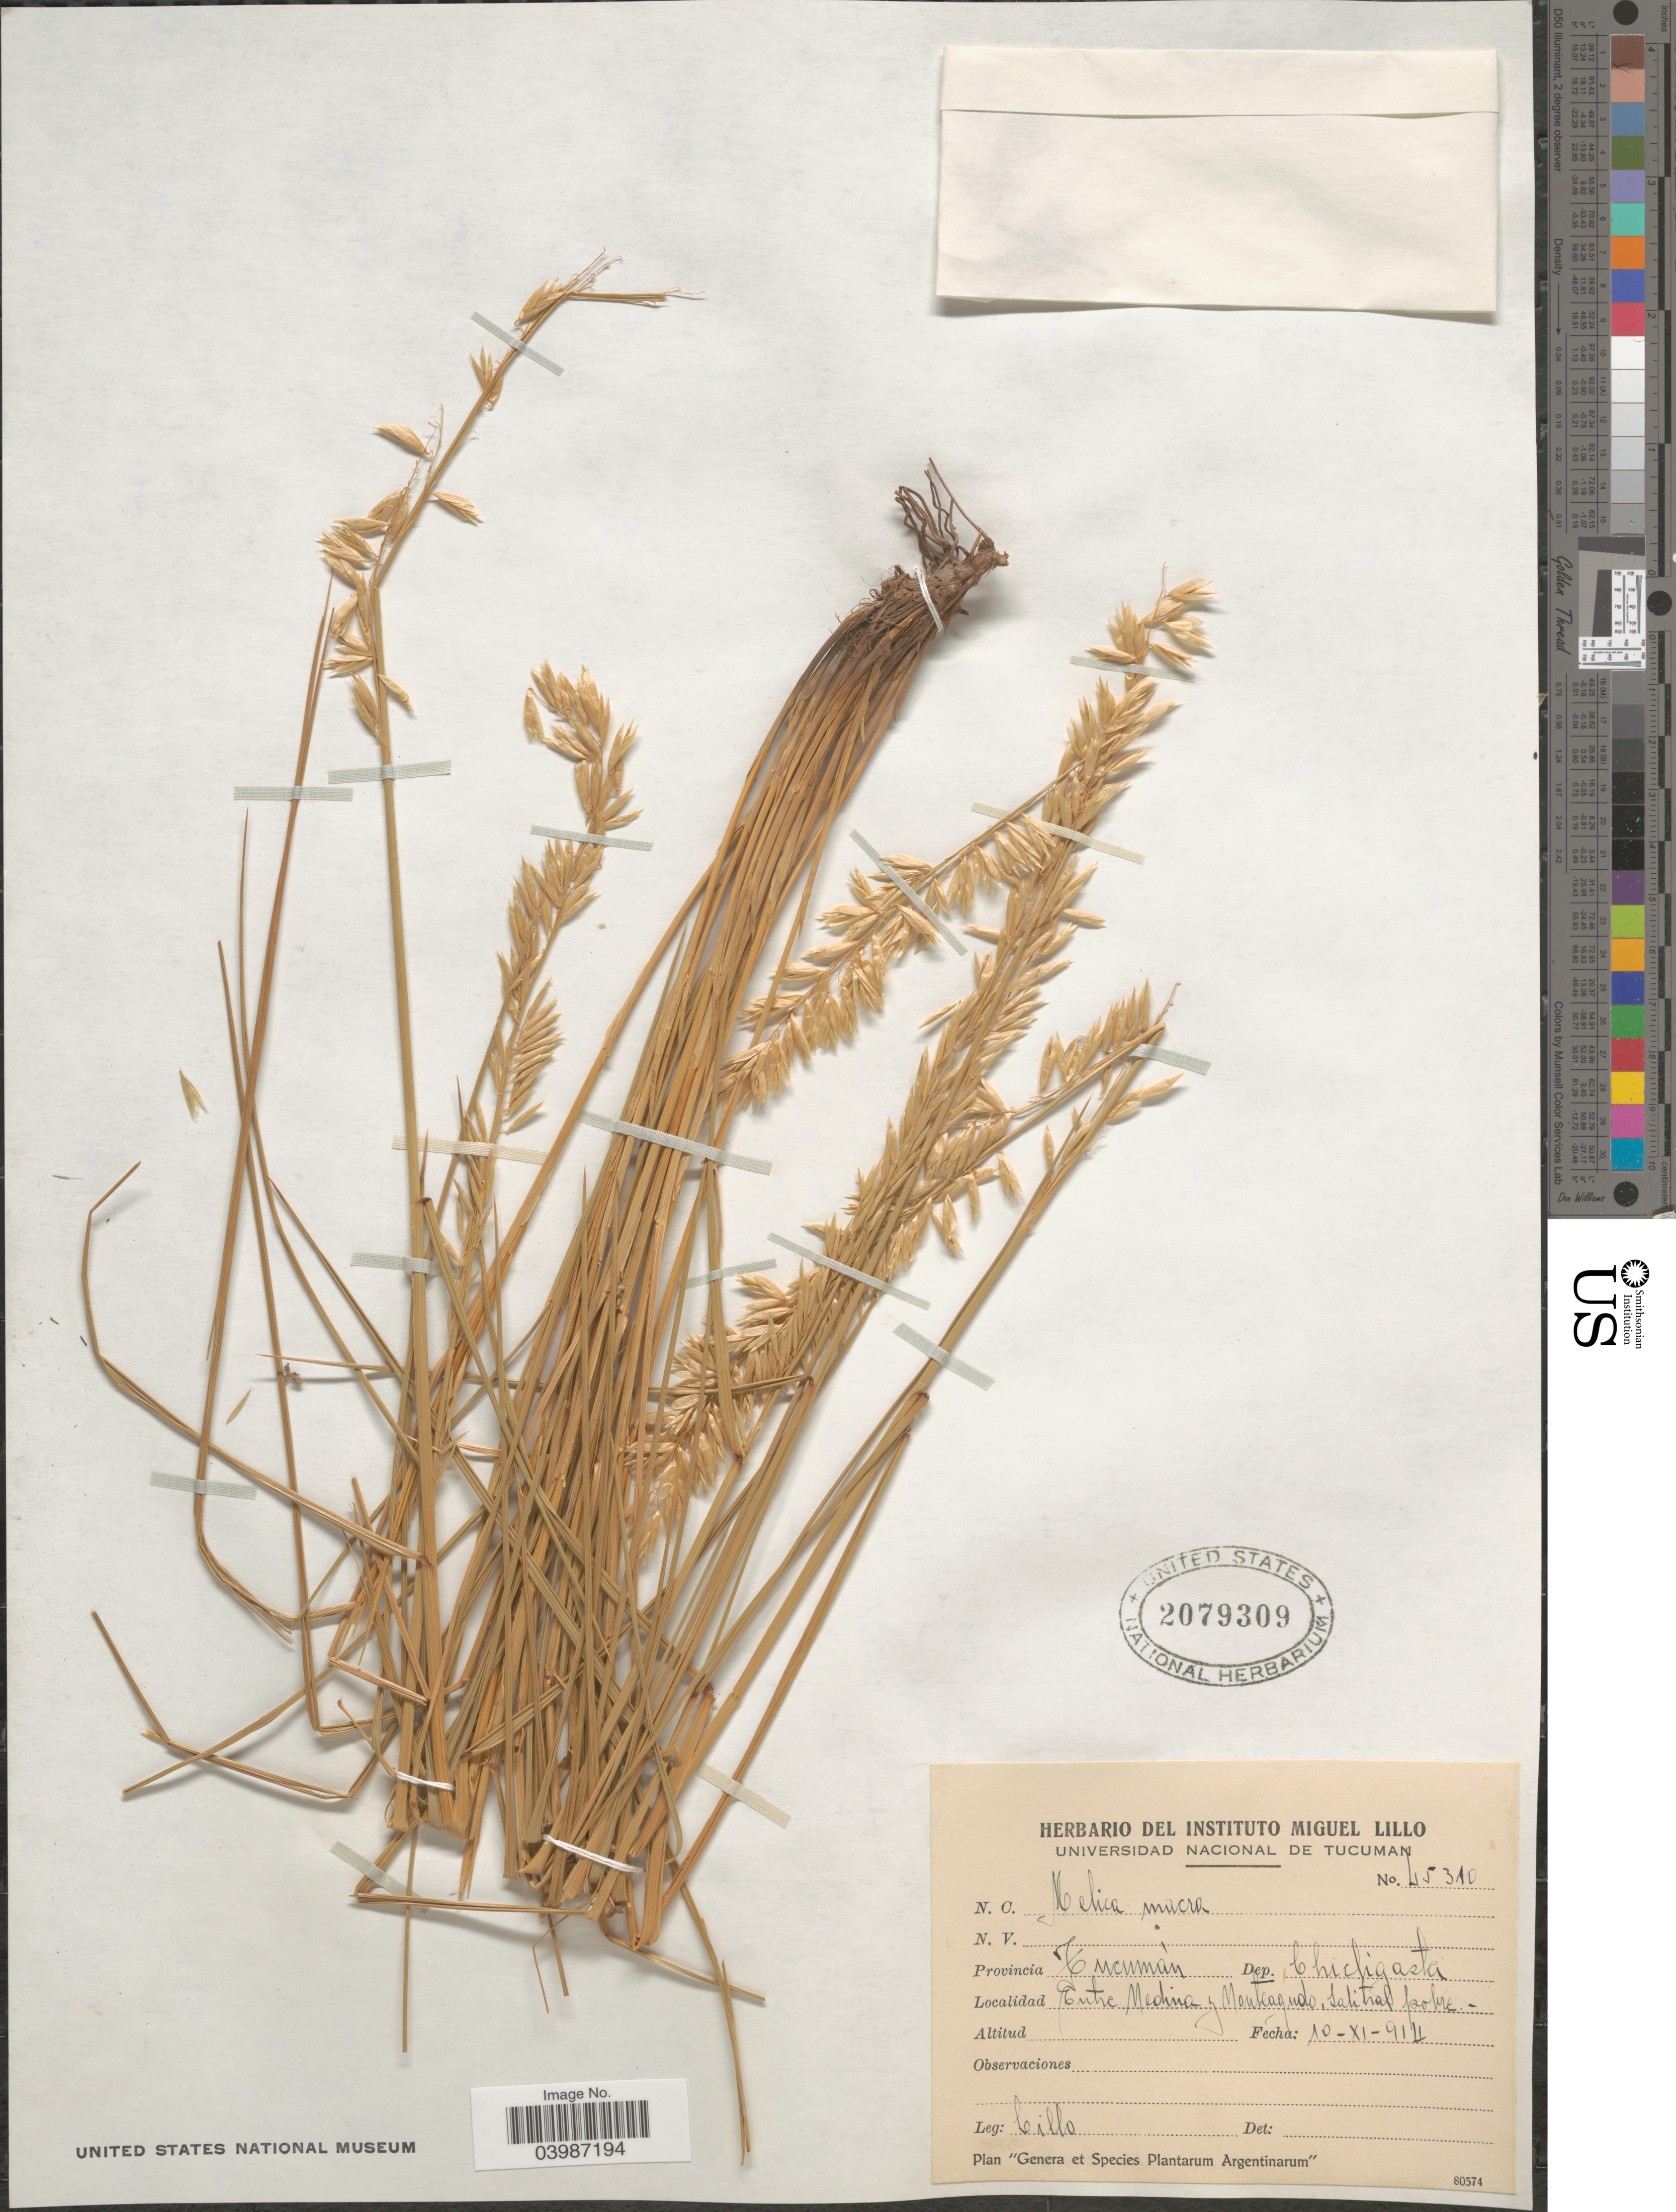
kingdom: Plantae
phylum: Tracheophyta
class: Liliopsida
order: Poales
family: Poaceae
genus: Melica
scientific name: Melica macra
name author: Nees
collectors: M. Lillo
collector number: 45310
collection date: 1914-11-10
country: Argentina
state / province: Tucuman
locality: Dep. Chicligasta. Entre Medina y Monteagudo, Salitral pobre.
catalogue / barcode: US 2079309